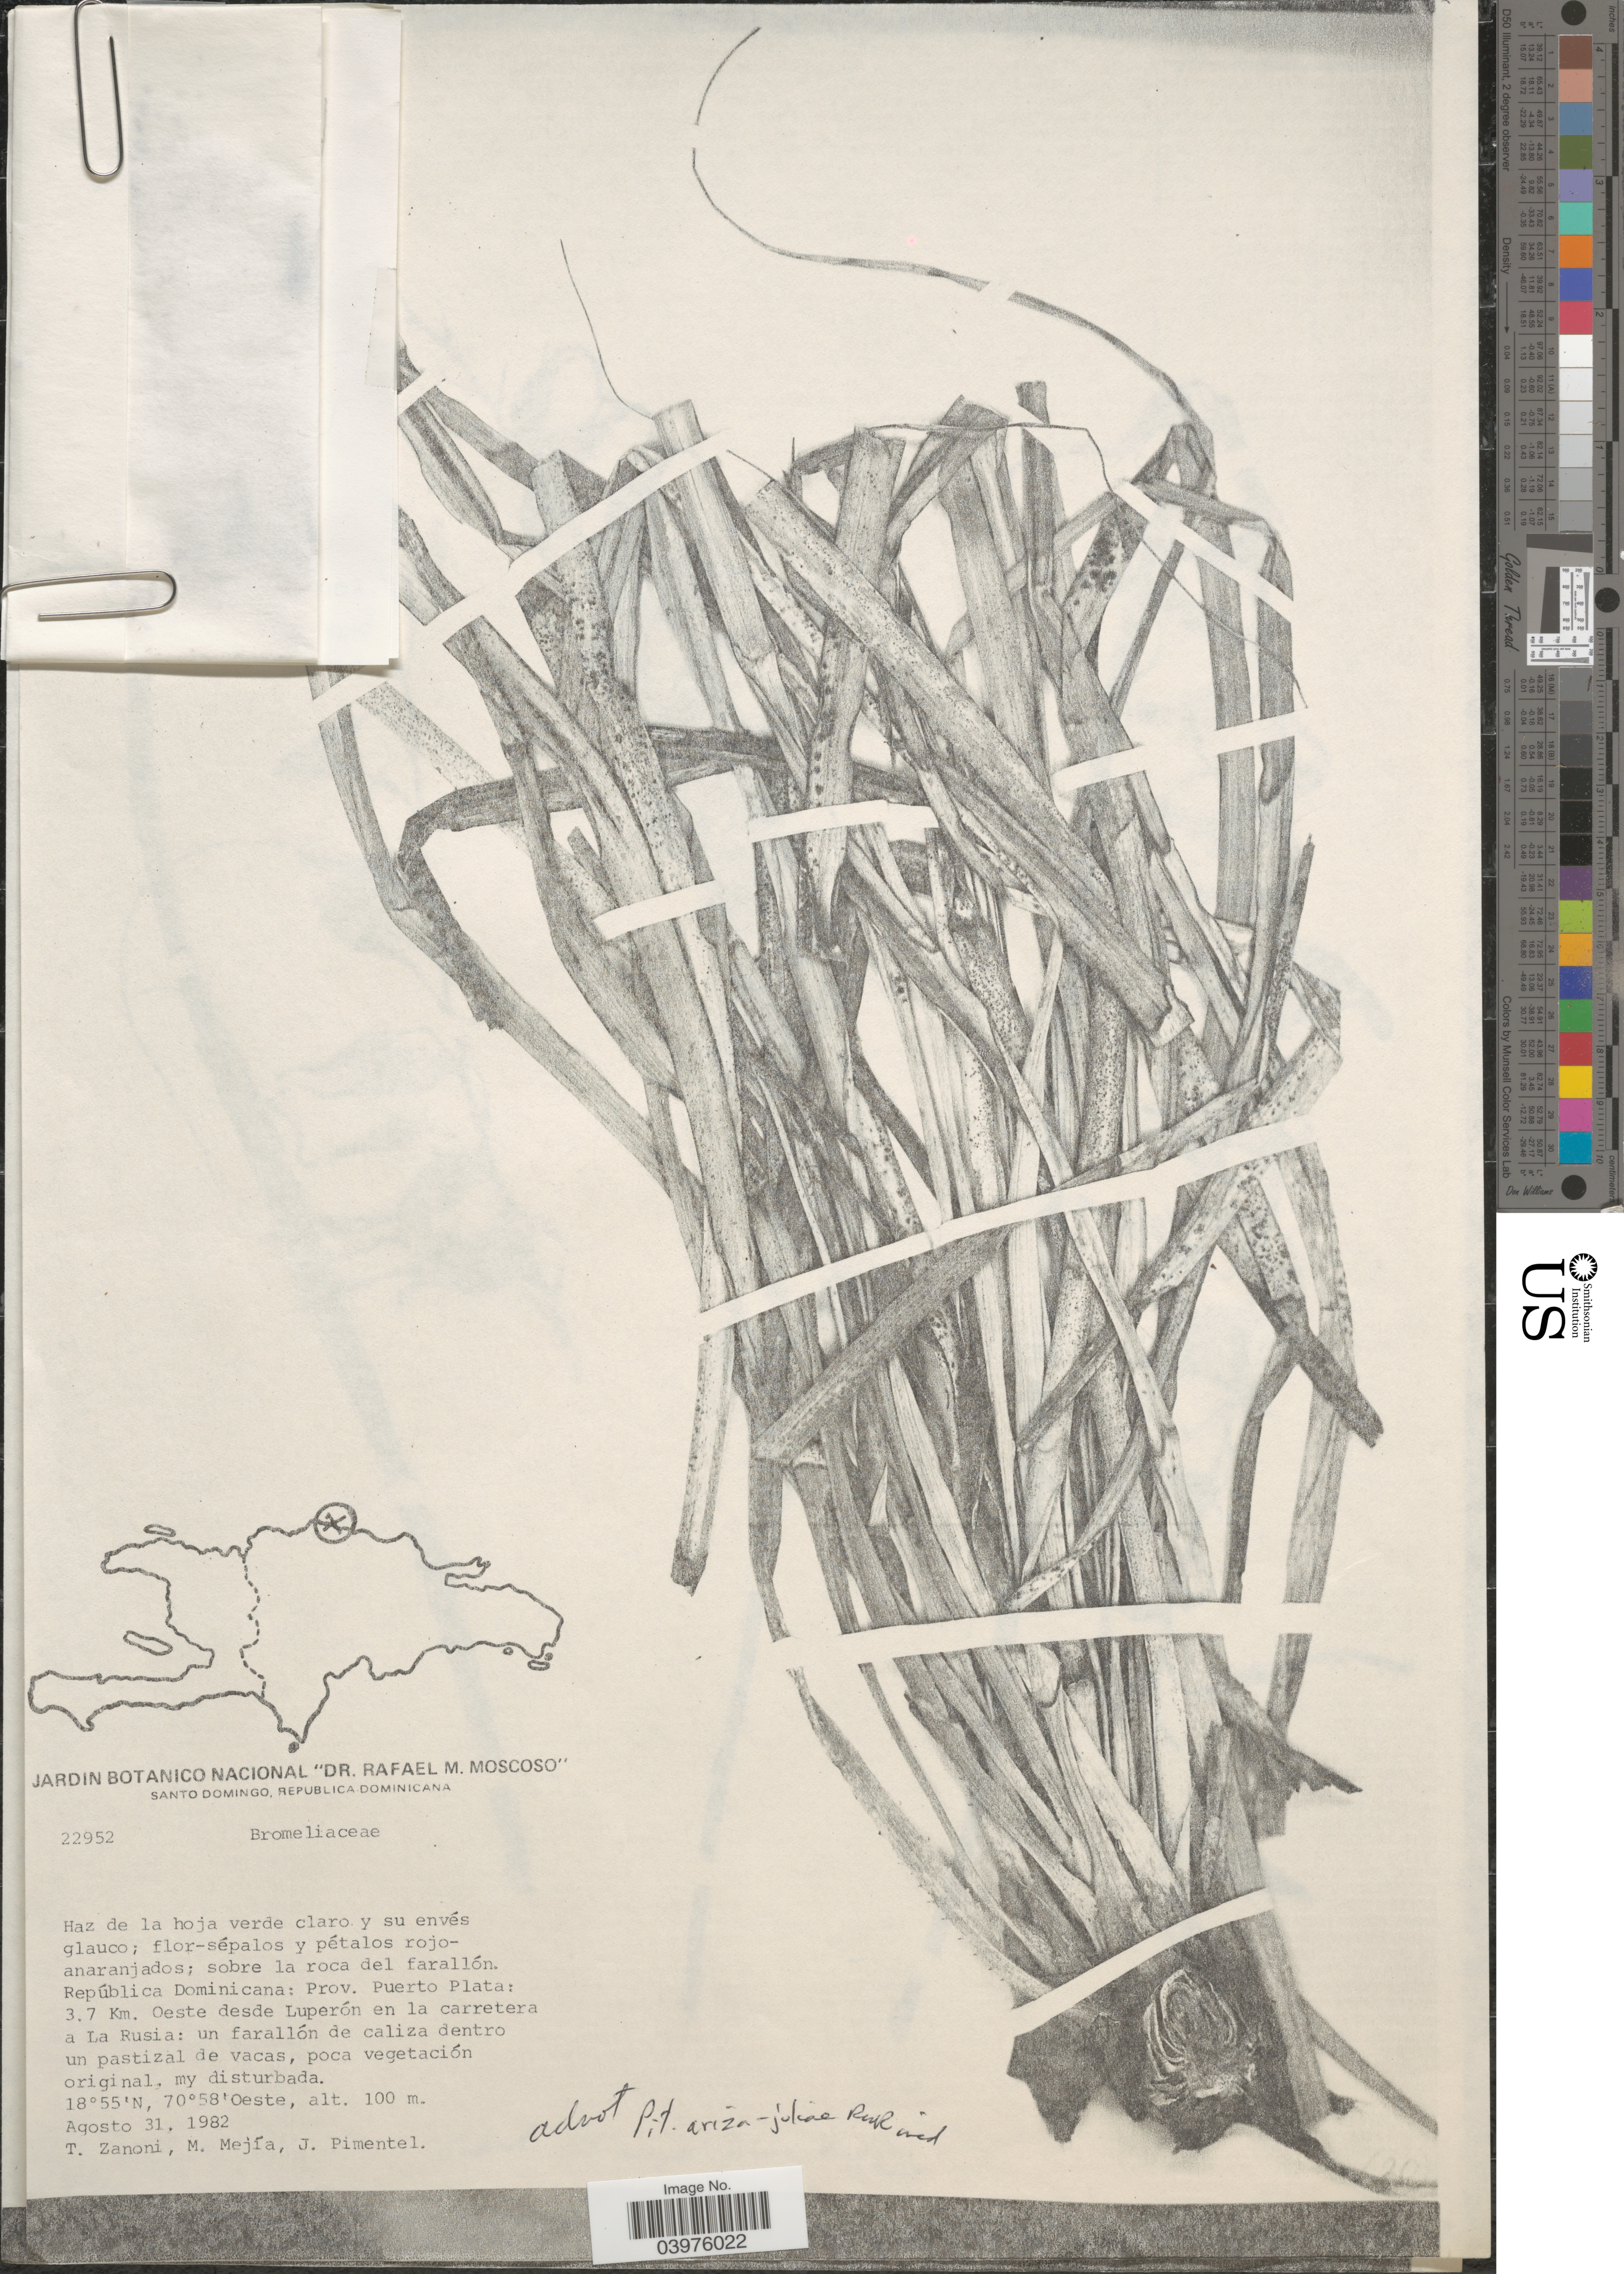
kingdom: Plantae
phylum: Tracheophyta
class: Liliopsida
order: Poales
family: Bromeliaceae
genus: Pitcairnia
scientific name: Pitcairnia fuertesii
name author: Mez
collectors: T. Zanoni, M. Mejia & J. Pimentel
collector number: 22952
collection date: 1982-08-31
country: Dominican Republic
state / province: Puerto Plata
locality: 3.7 Km. Oeste desde Luperón en la carretera a La Rusia: un farallón de caliza dentro un pastizal de vacas.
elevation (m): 100